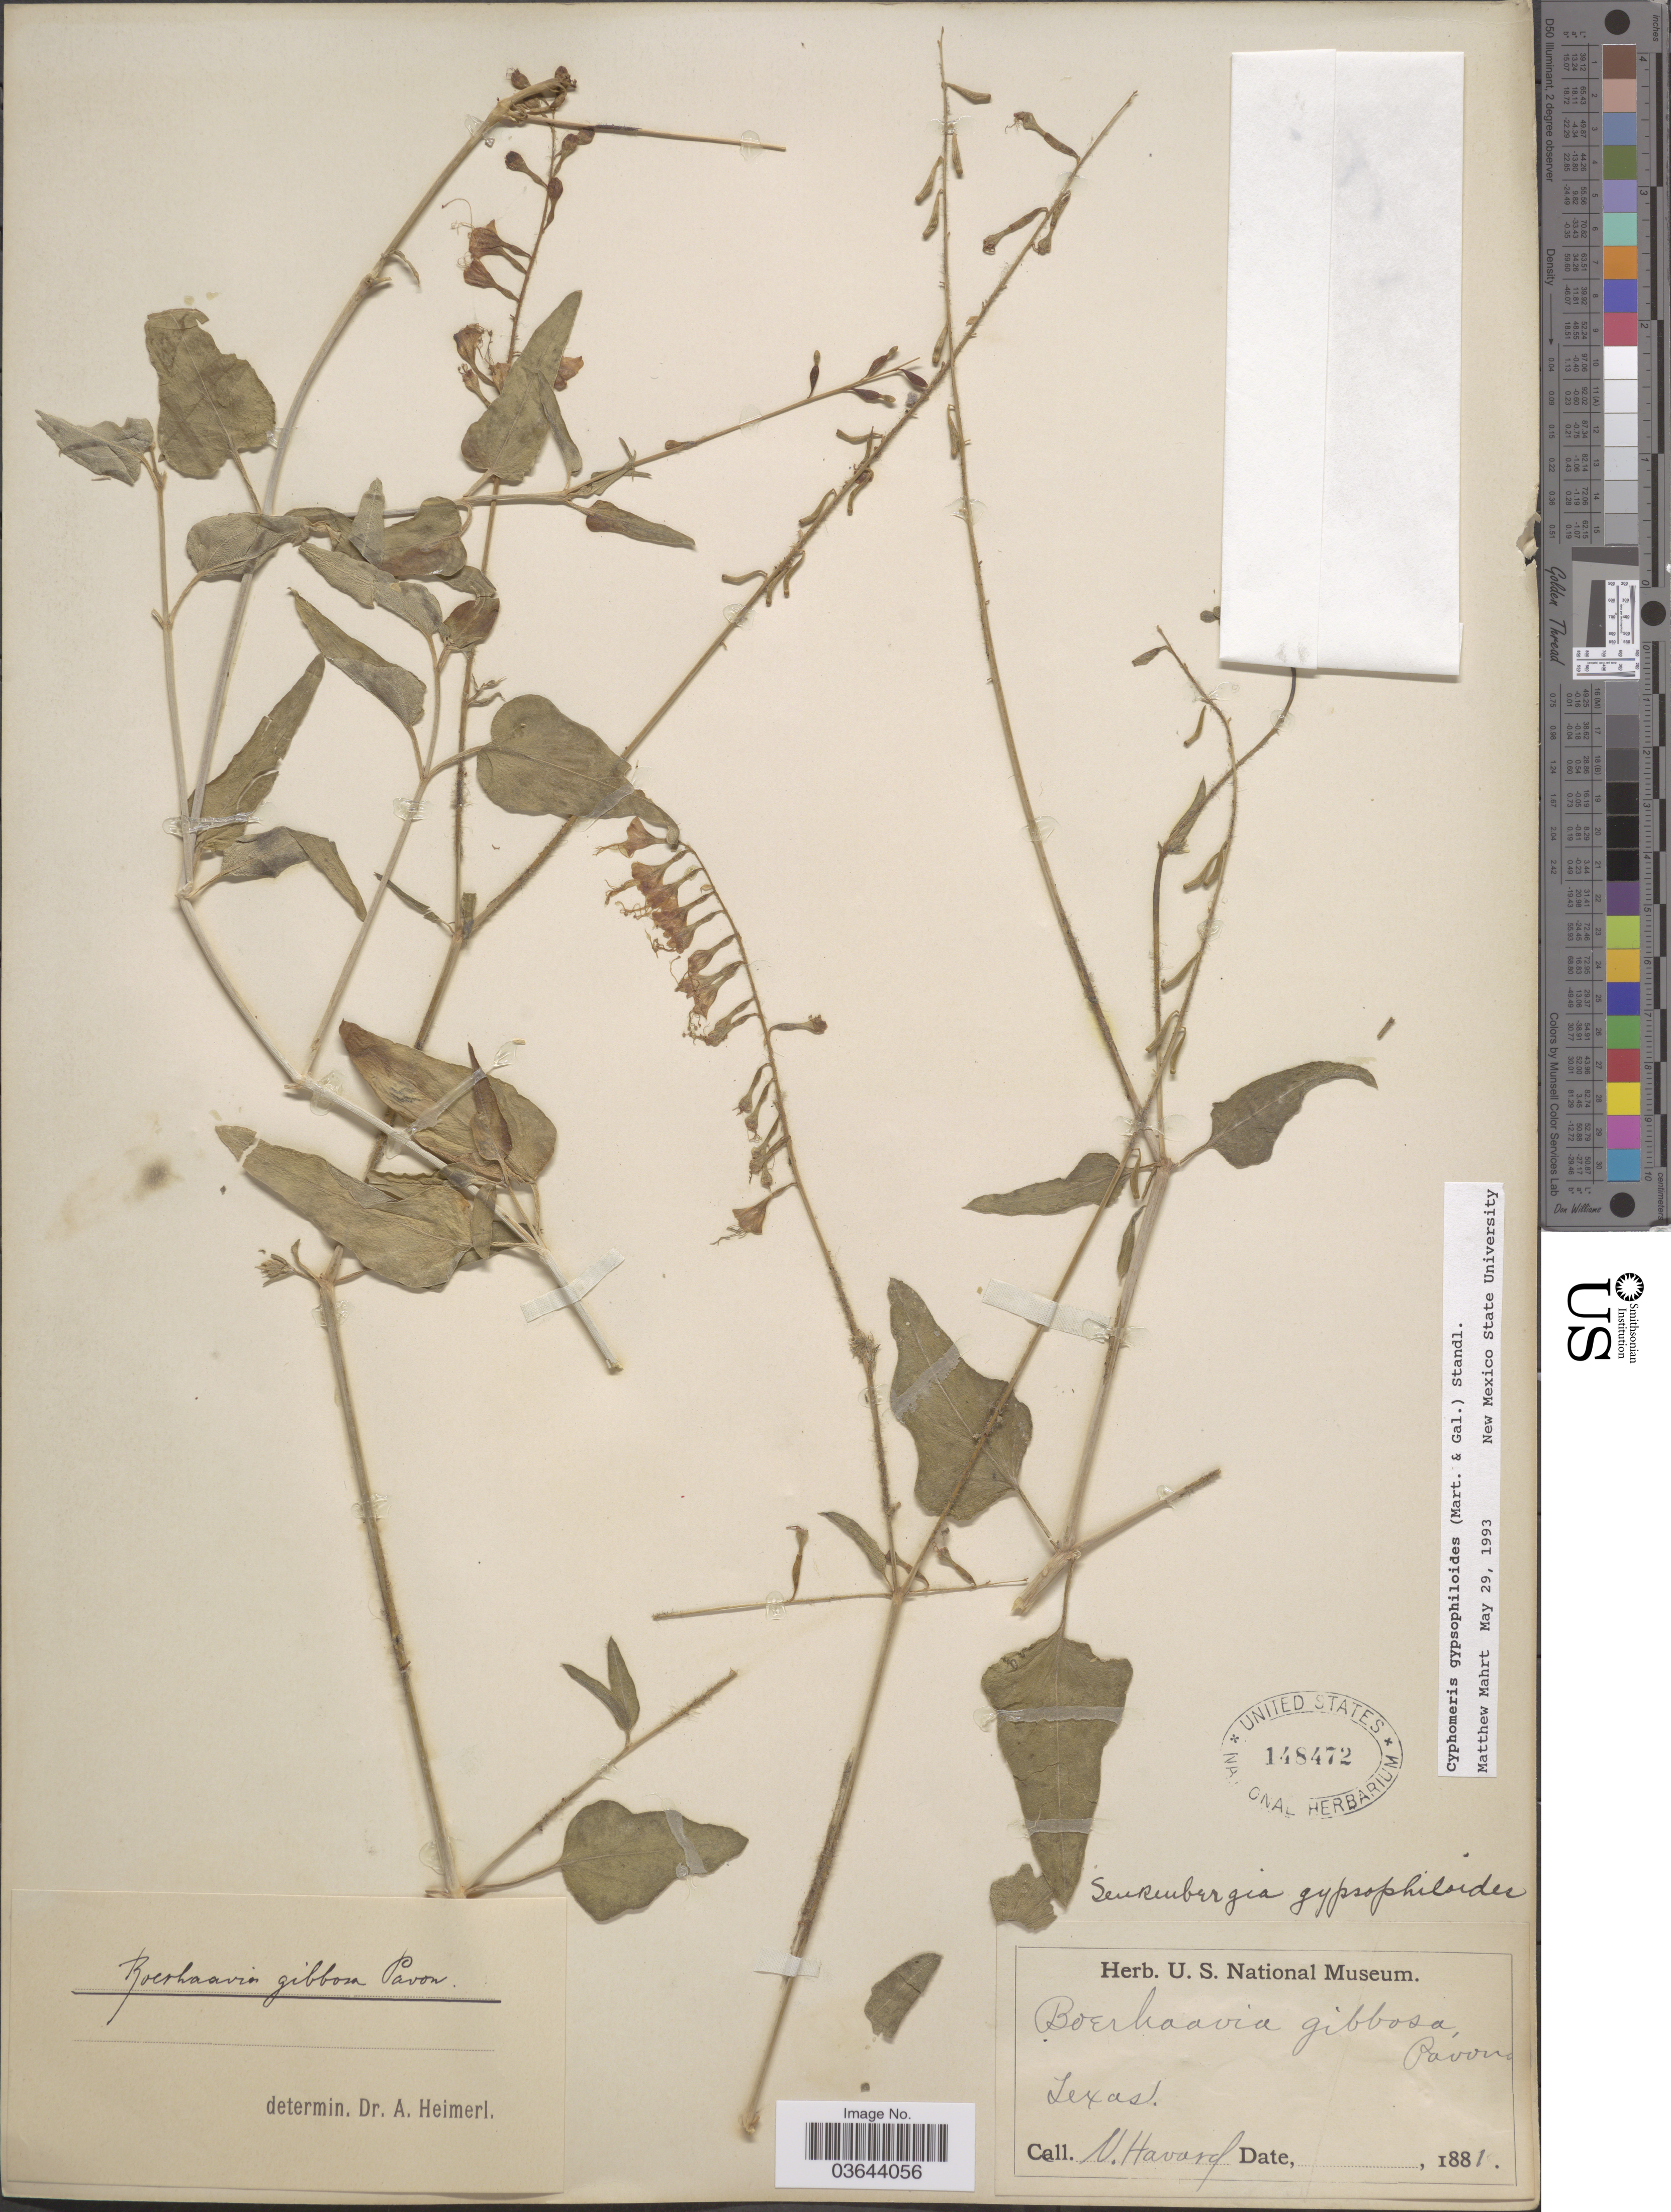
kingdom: Plantae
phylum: Tracheophyta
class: Magnoliopsida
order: Caryophyllales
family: Nyctaginaceae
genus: Cyphomeris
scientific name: Cyphomeris gypsophiloides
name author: (M. Martens & Galeotti) Standl.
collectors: V. Havard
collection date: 1881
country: United States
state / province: Texas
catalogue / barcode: US 148472